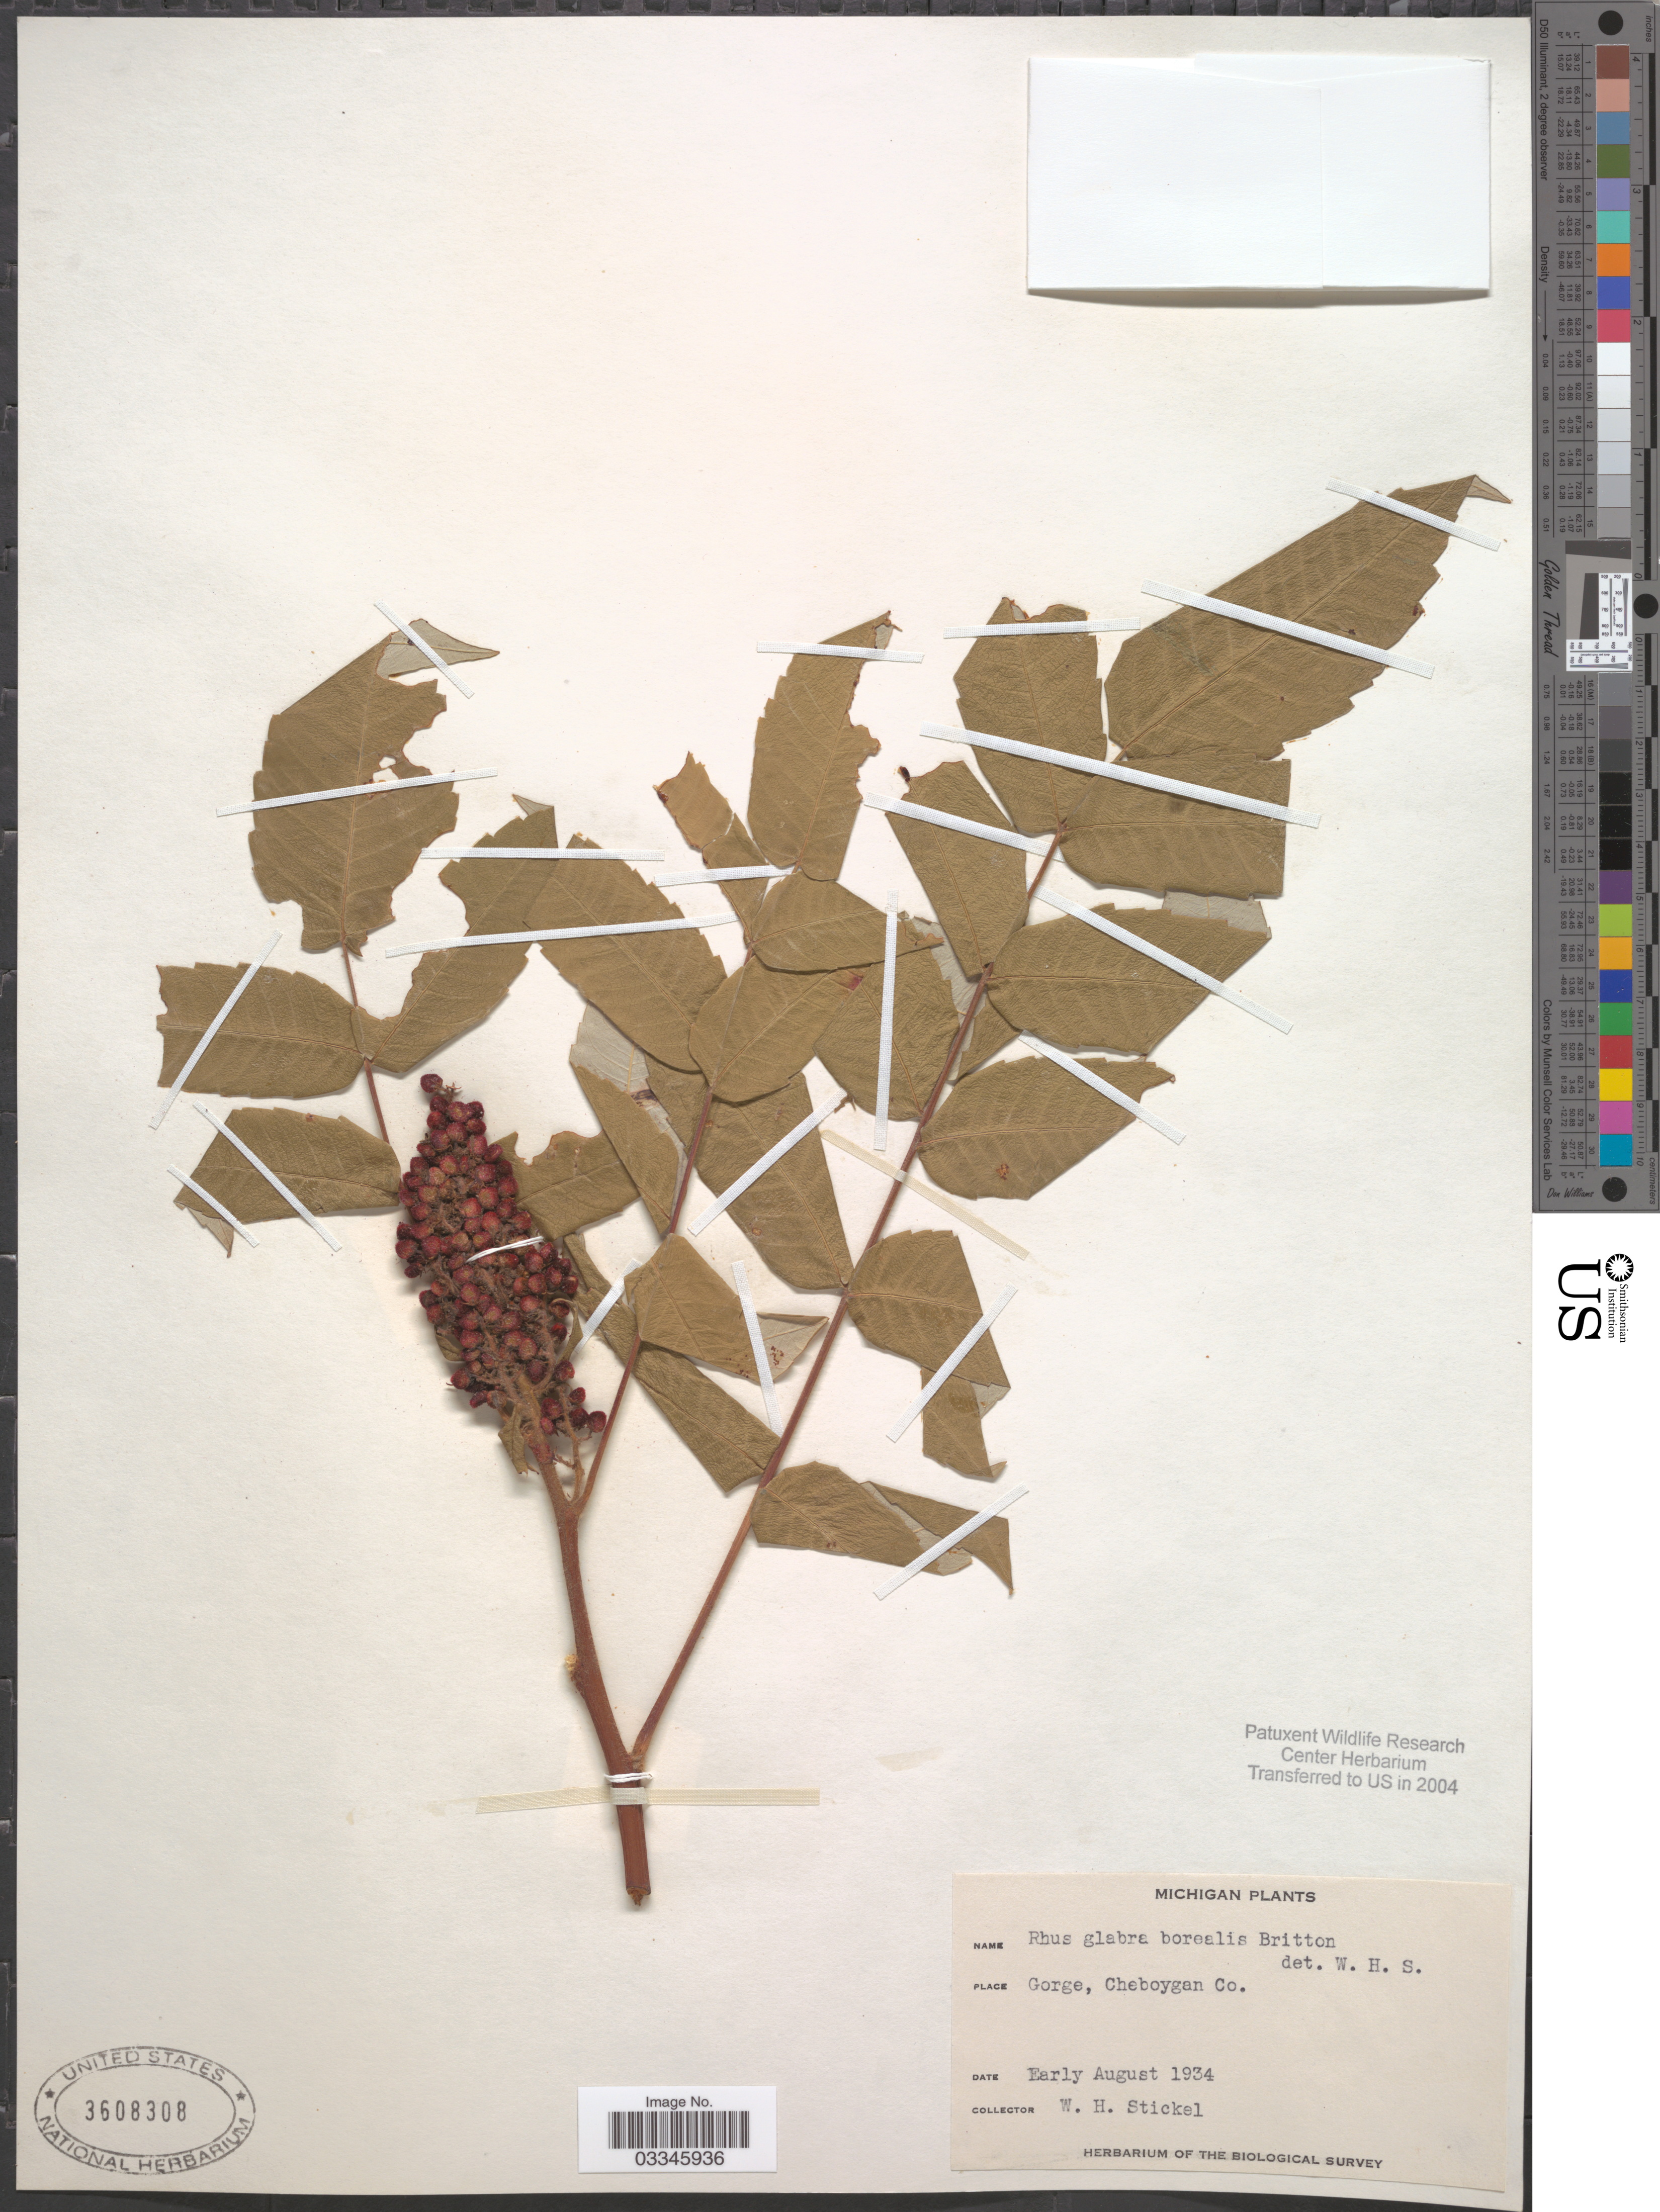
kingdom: Plantae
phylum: Tracheophyta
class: Magnoliopsida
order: Sapindales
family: Anacardiaceae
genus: Rhus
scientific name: Rhus glabra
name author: L.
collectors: W. Stickel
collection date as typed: Early August 1934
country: United States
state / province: Michigan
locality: Gorge, Cheboygan Co.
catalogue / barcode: US 3608308